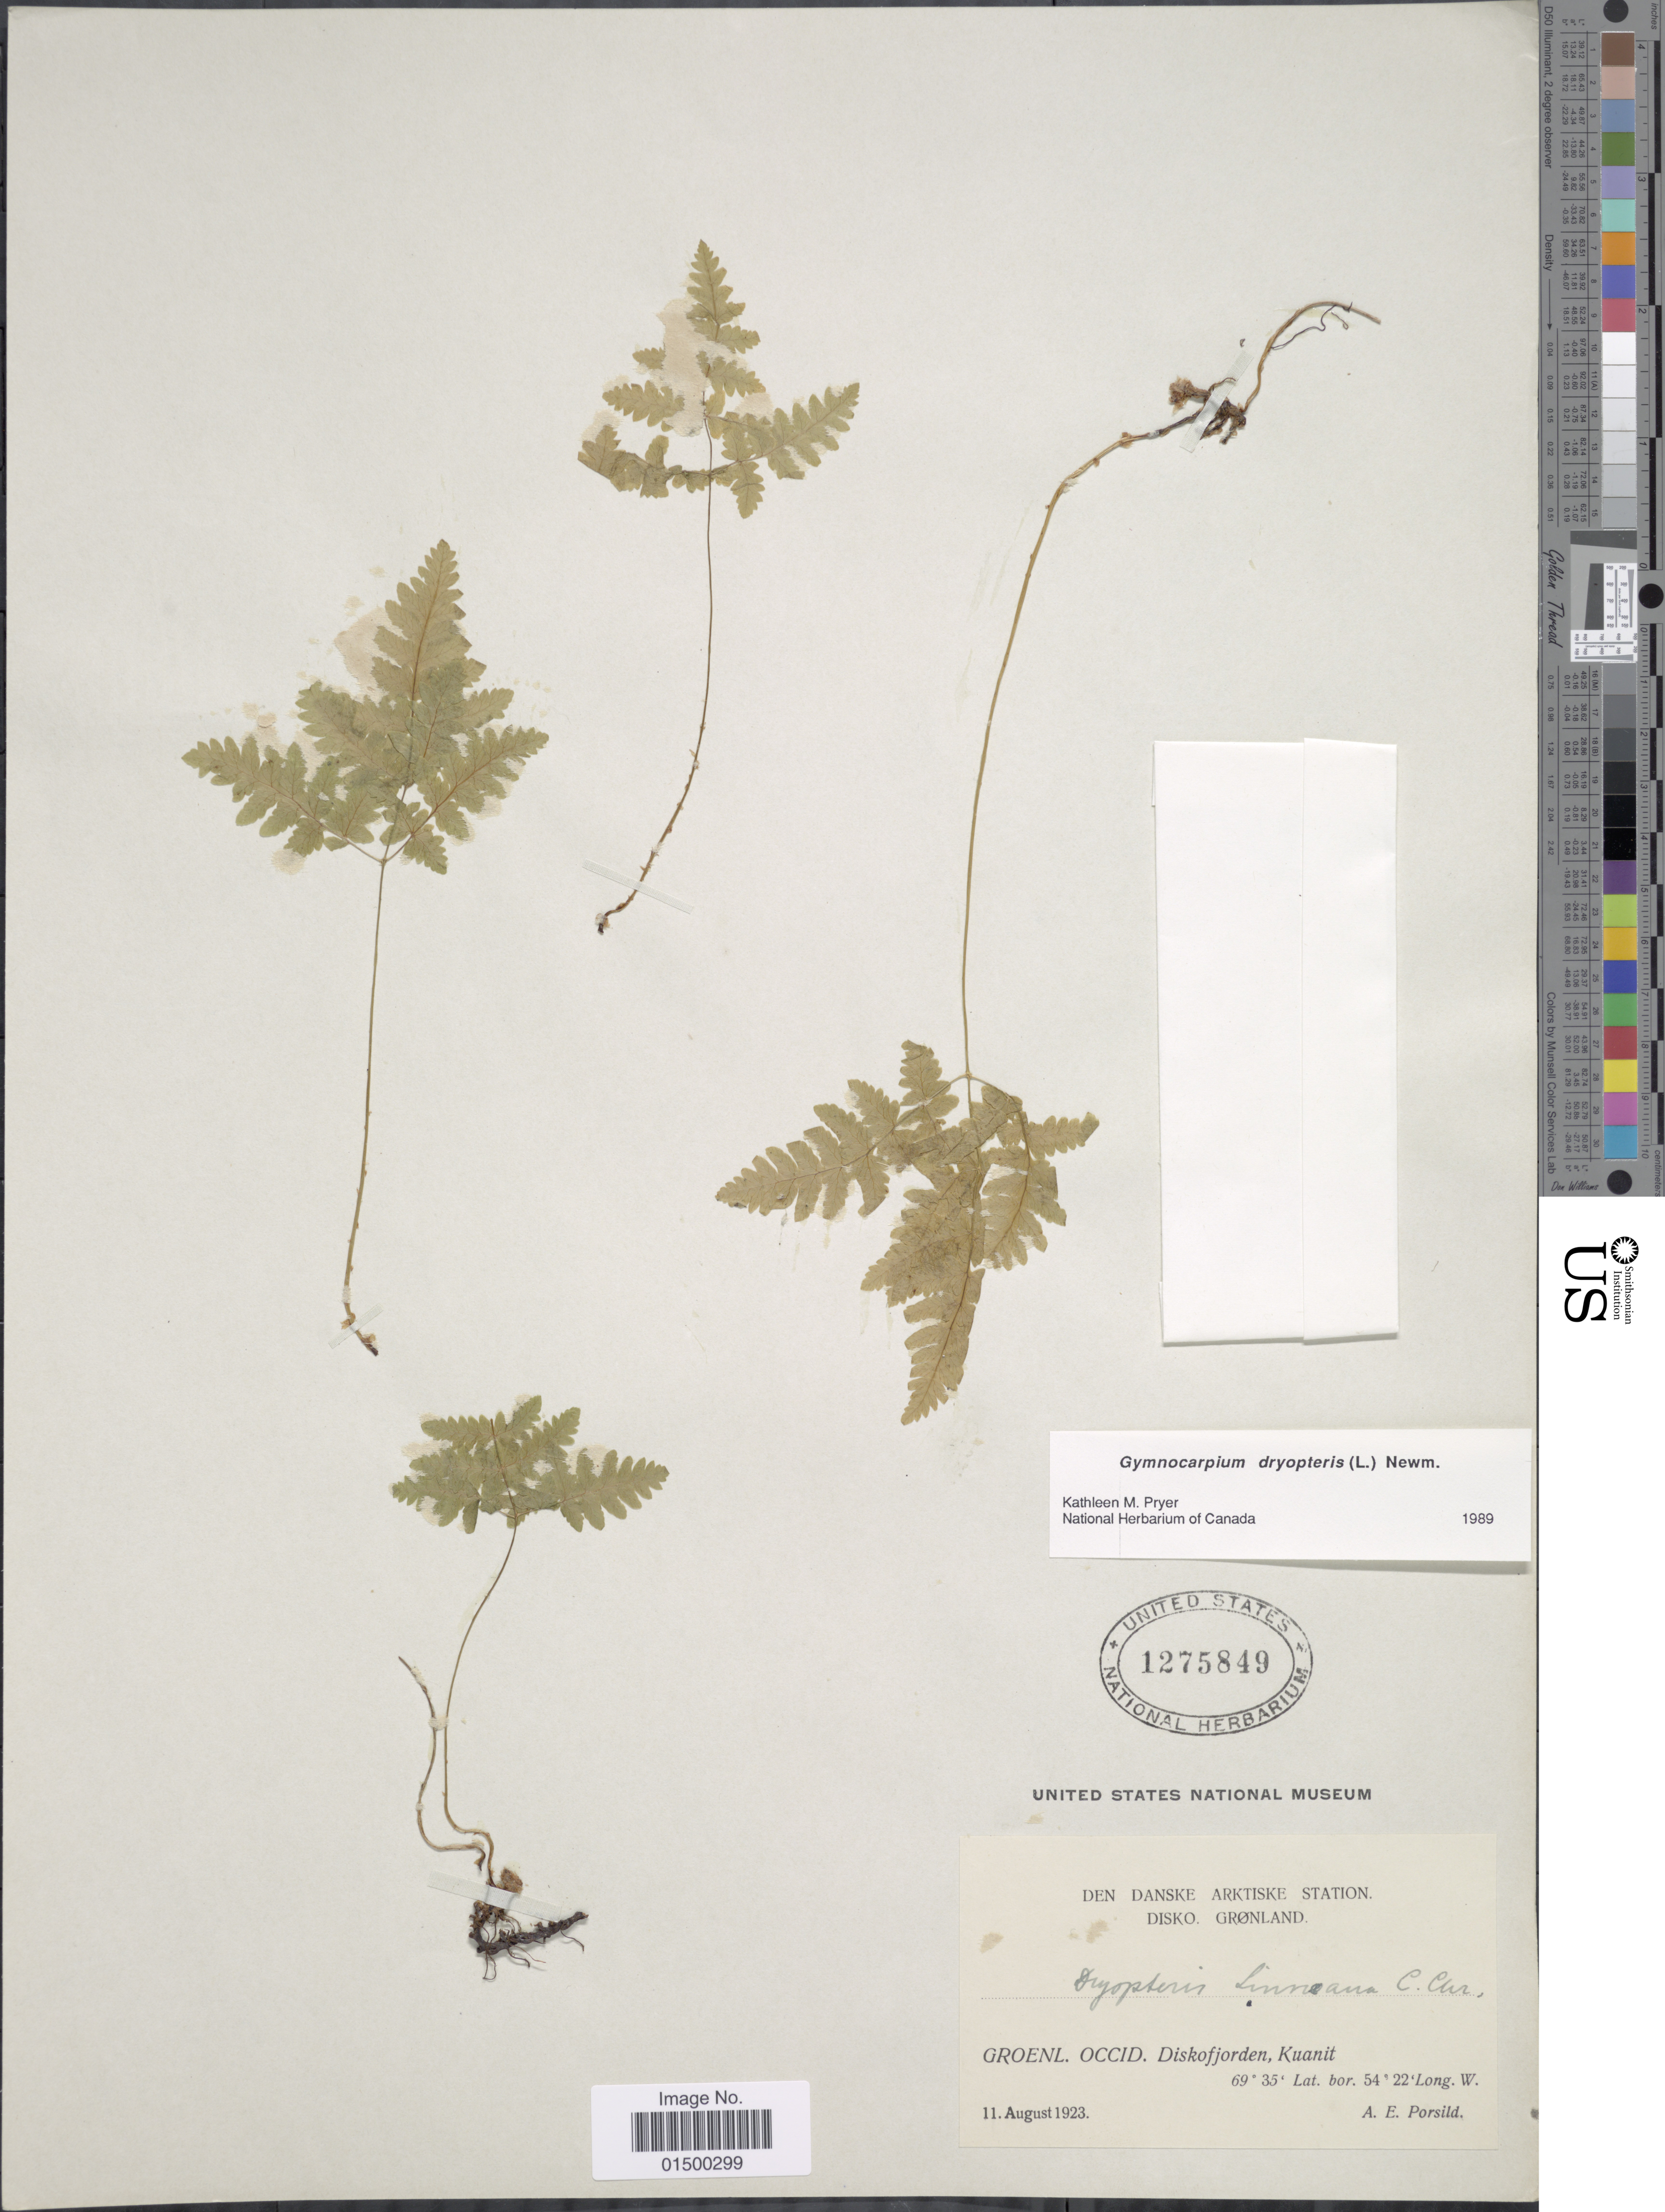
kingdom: Plantae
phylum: Tracheophyta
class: Polypodiopsida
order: Polypodiales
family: Cystopteridaceae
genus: Gymnocarpium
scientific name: Gymnocarpium dryopteris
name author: (L.) Newman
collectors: A. E. Porsild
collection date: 1923-08-11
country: Greenland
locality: Groenl. Occid. Diskofjorden, Kuanit.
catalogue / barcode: US 1275849